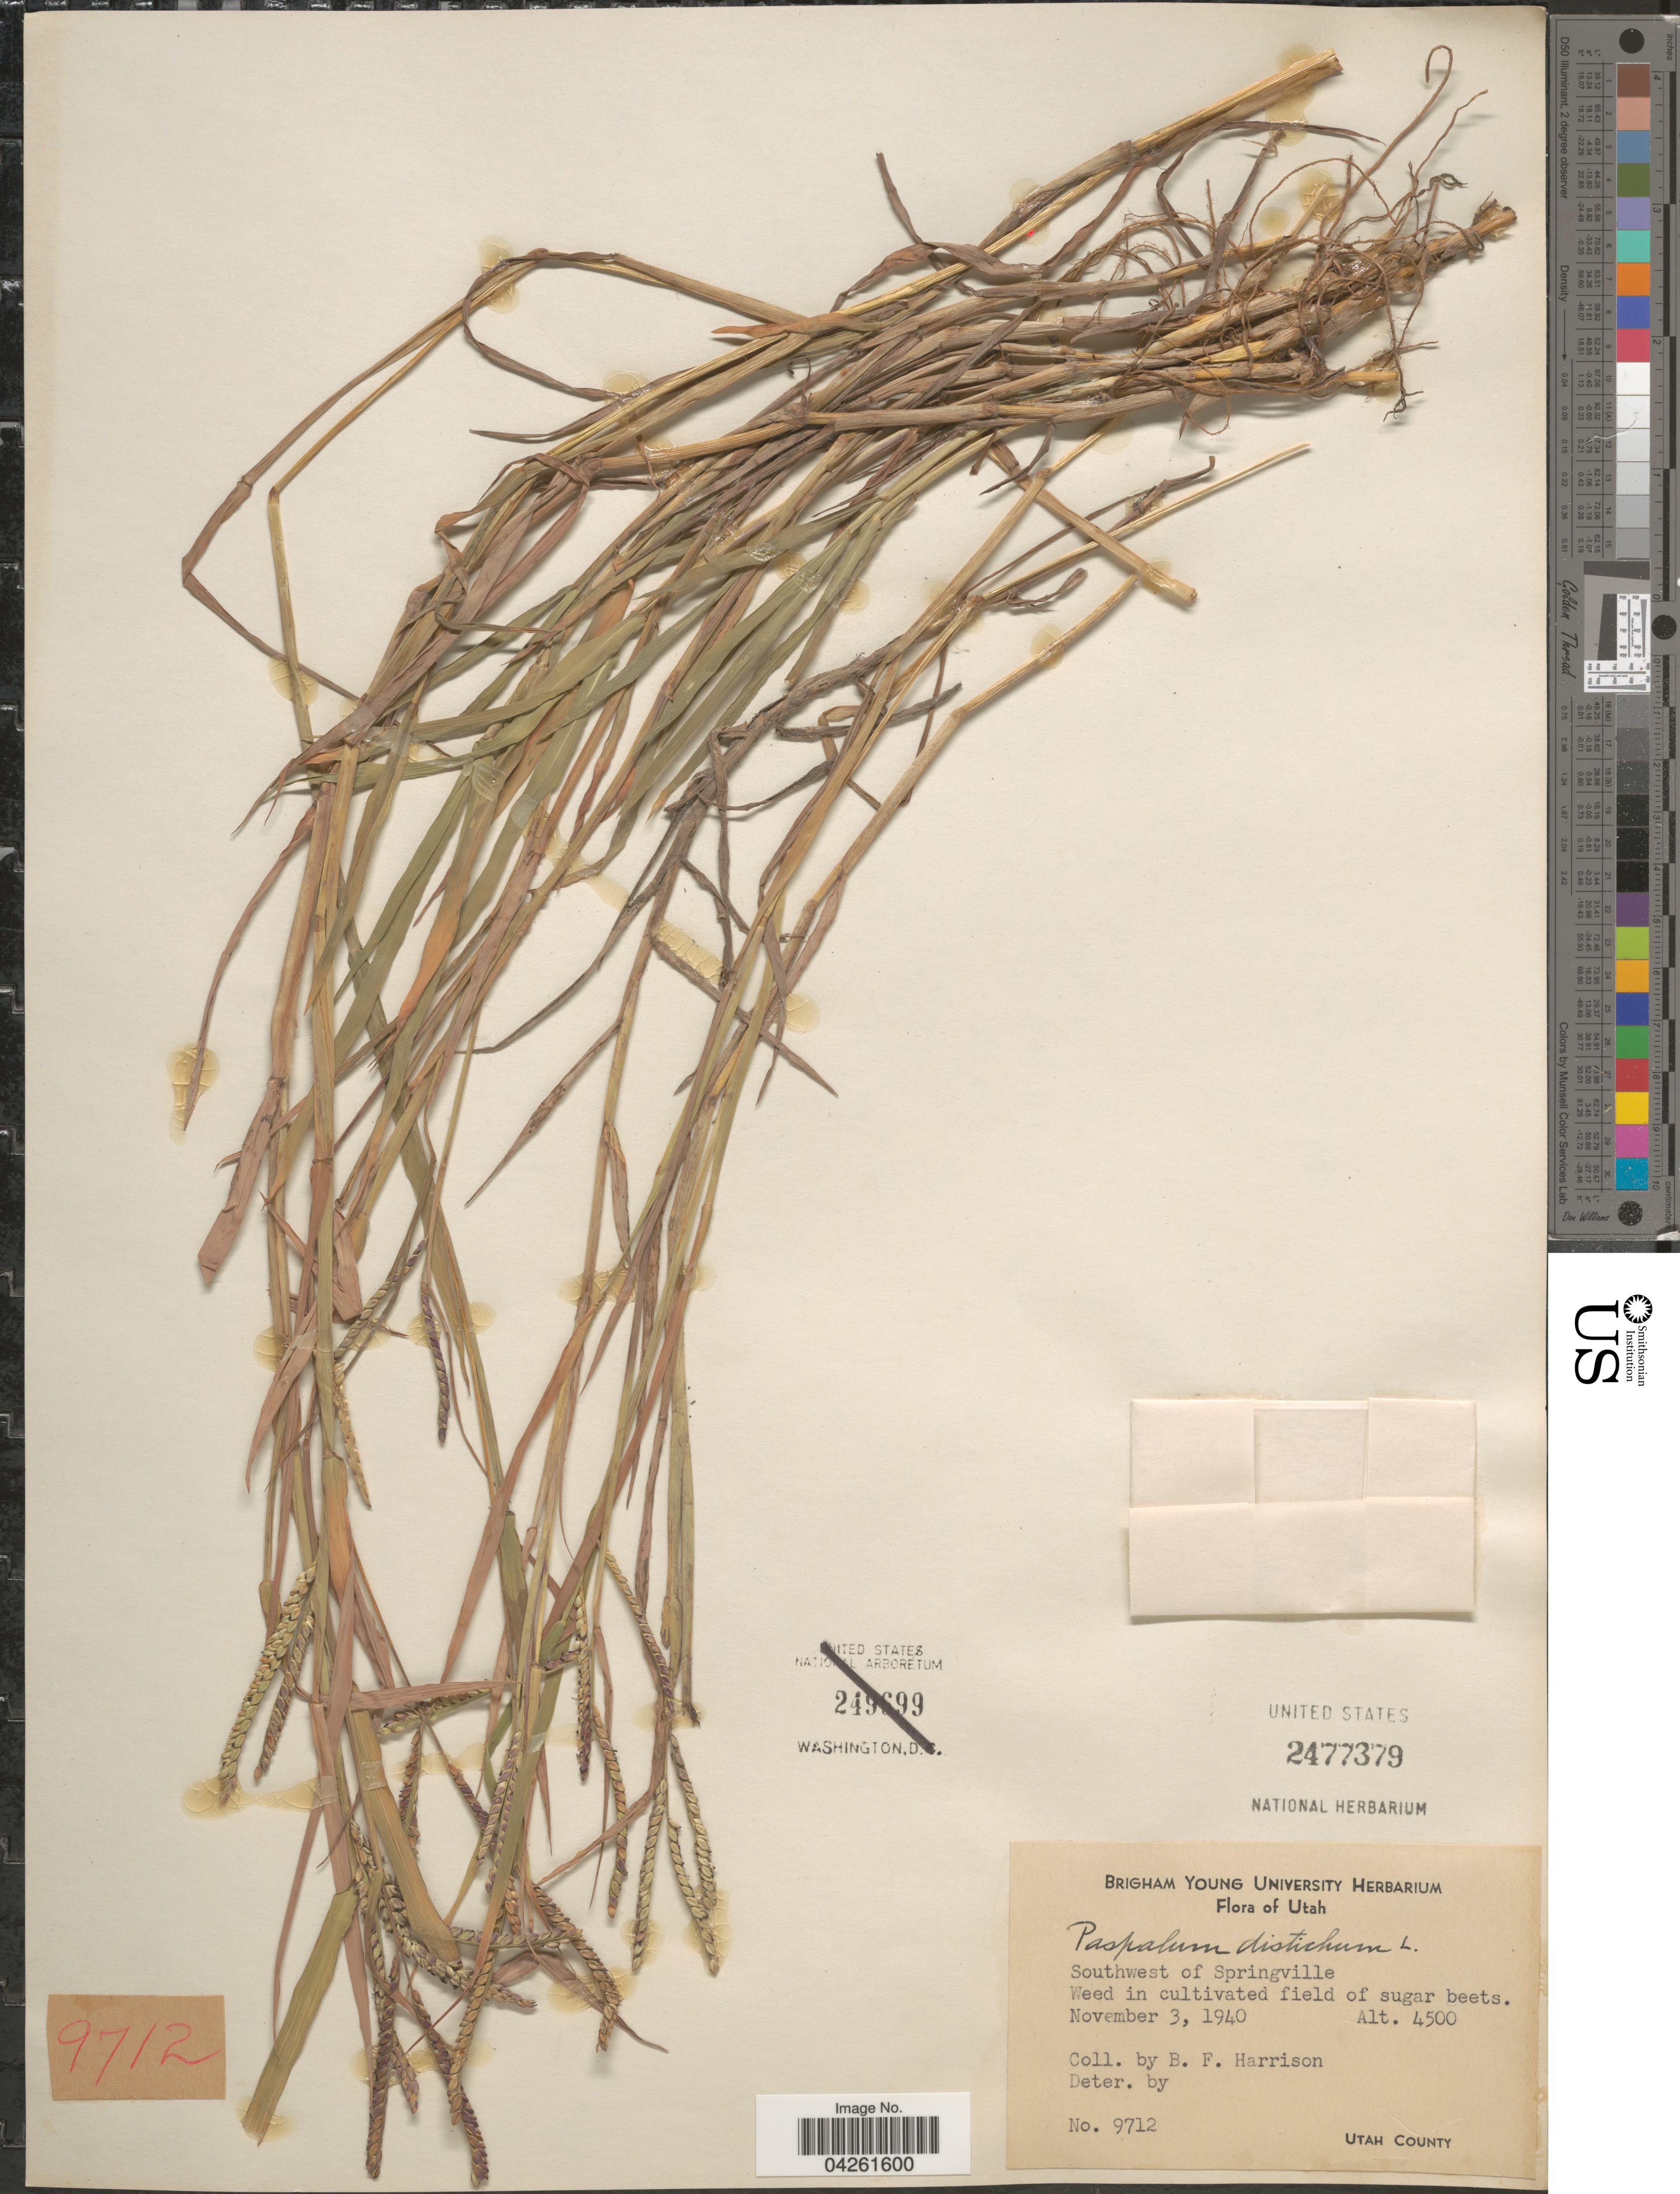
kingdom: Plantae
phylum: Tracheophyta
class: Liliopsida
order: Poales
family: Poaceae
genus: Paspalum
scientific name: Paspalum distichum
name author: L.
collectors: B. F. Harrison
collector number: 9712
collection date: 1940-11-03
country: United States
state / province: Utah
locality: Southwest of Springville. Utah County.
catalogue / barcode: US 2477379